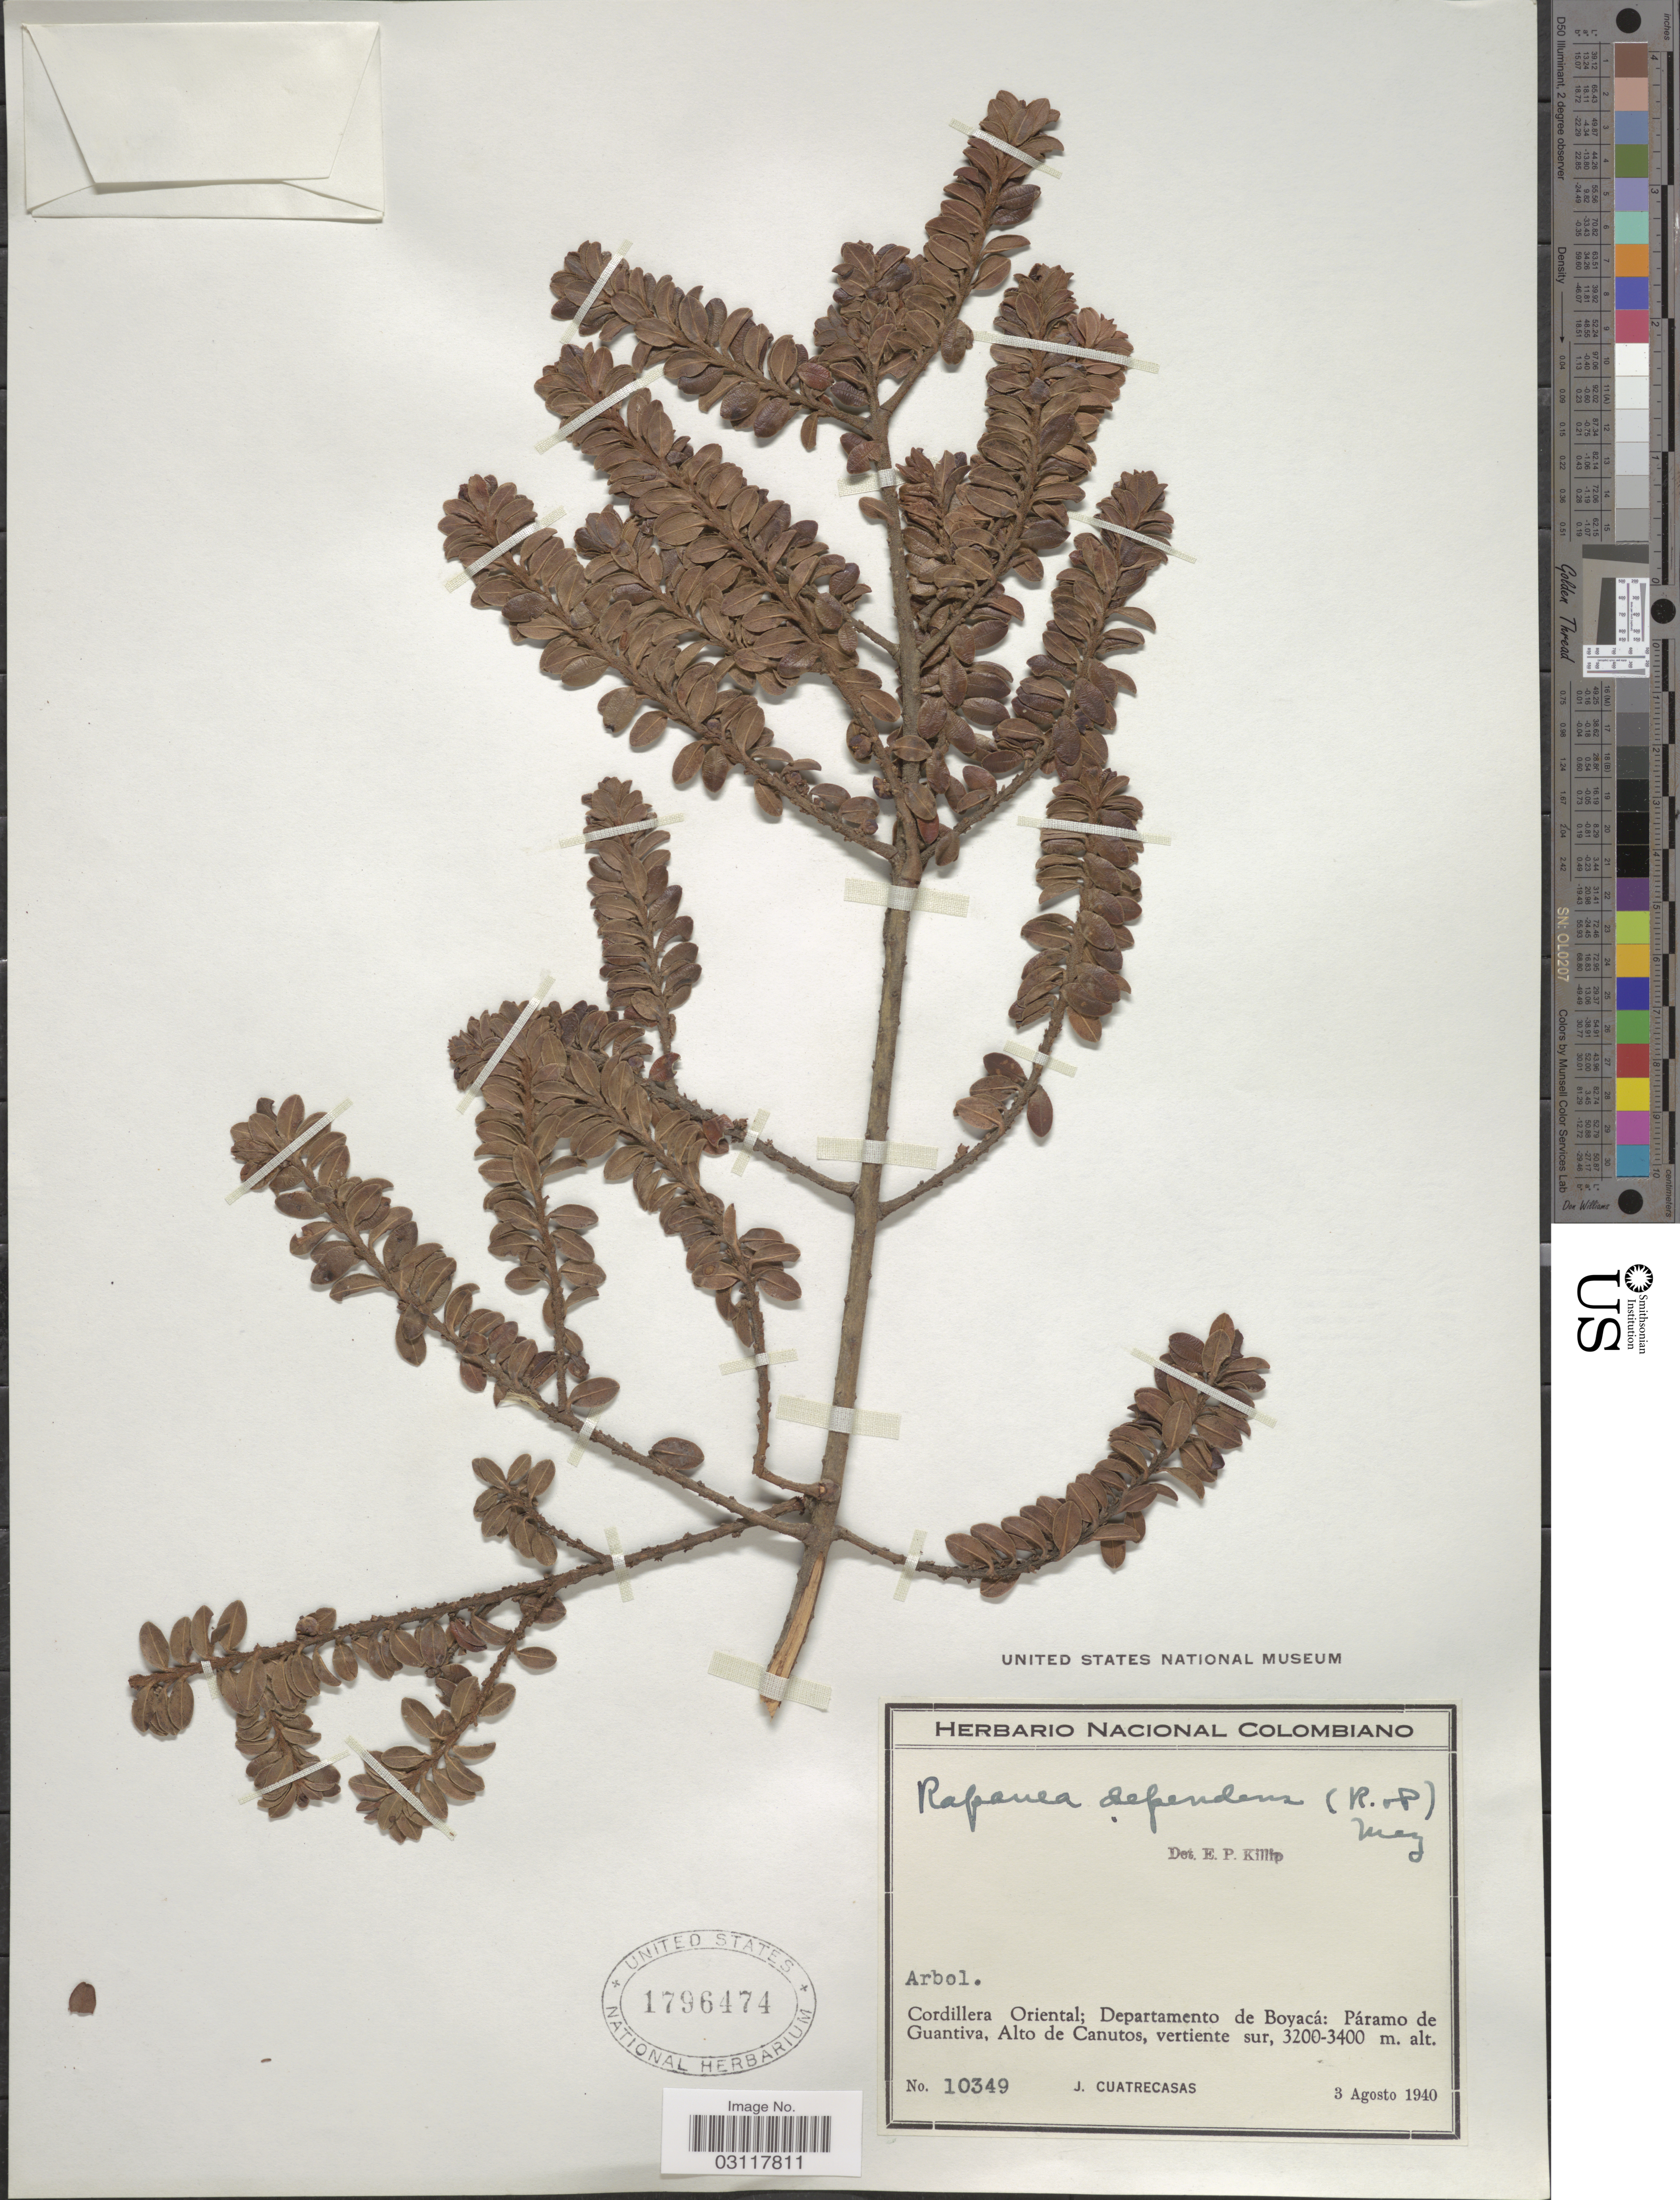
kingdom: Plantae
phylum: Tracheophyta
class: Magnoliopsida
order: Ericales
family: Primulaceae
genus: Rapanea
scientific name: Rapanea dependens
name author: (Ruiz & Pav.) Mez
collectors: J. Cuatrecasas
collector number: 10349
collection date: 1940-08-03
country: Colombia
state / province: Boyacá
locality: Cordillera Oriental; Departamento de Boyacá: Páramo de Guantiva, Alto de Canutos, vertiente sur.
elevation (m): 3200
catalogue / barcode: US 1796474